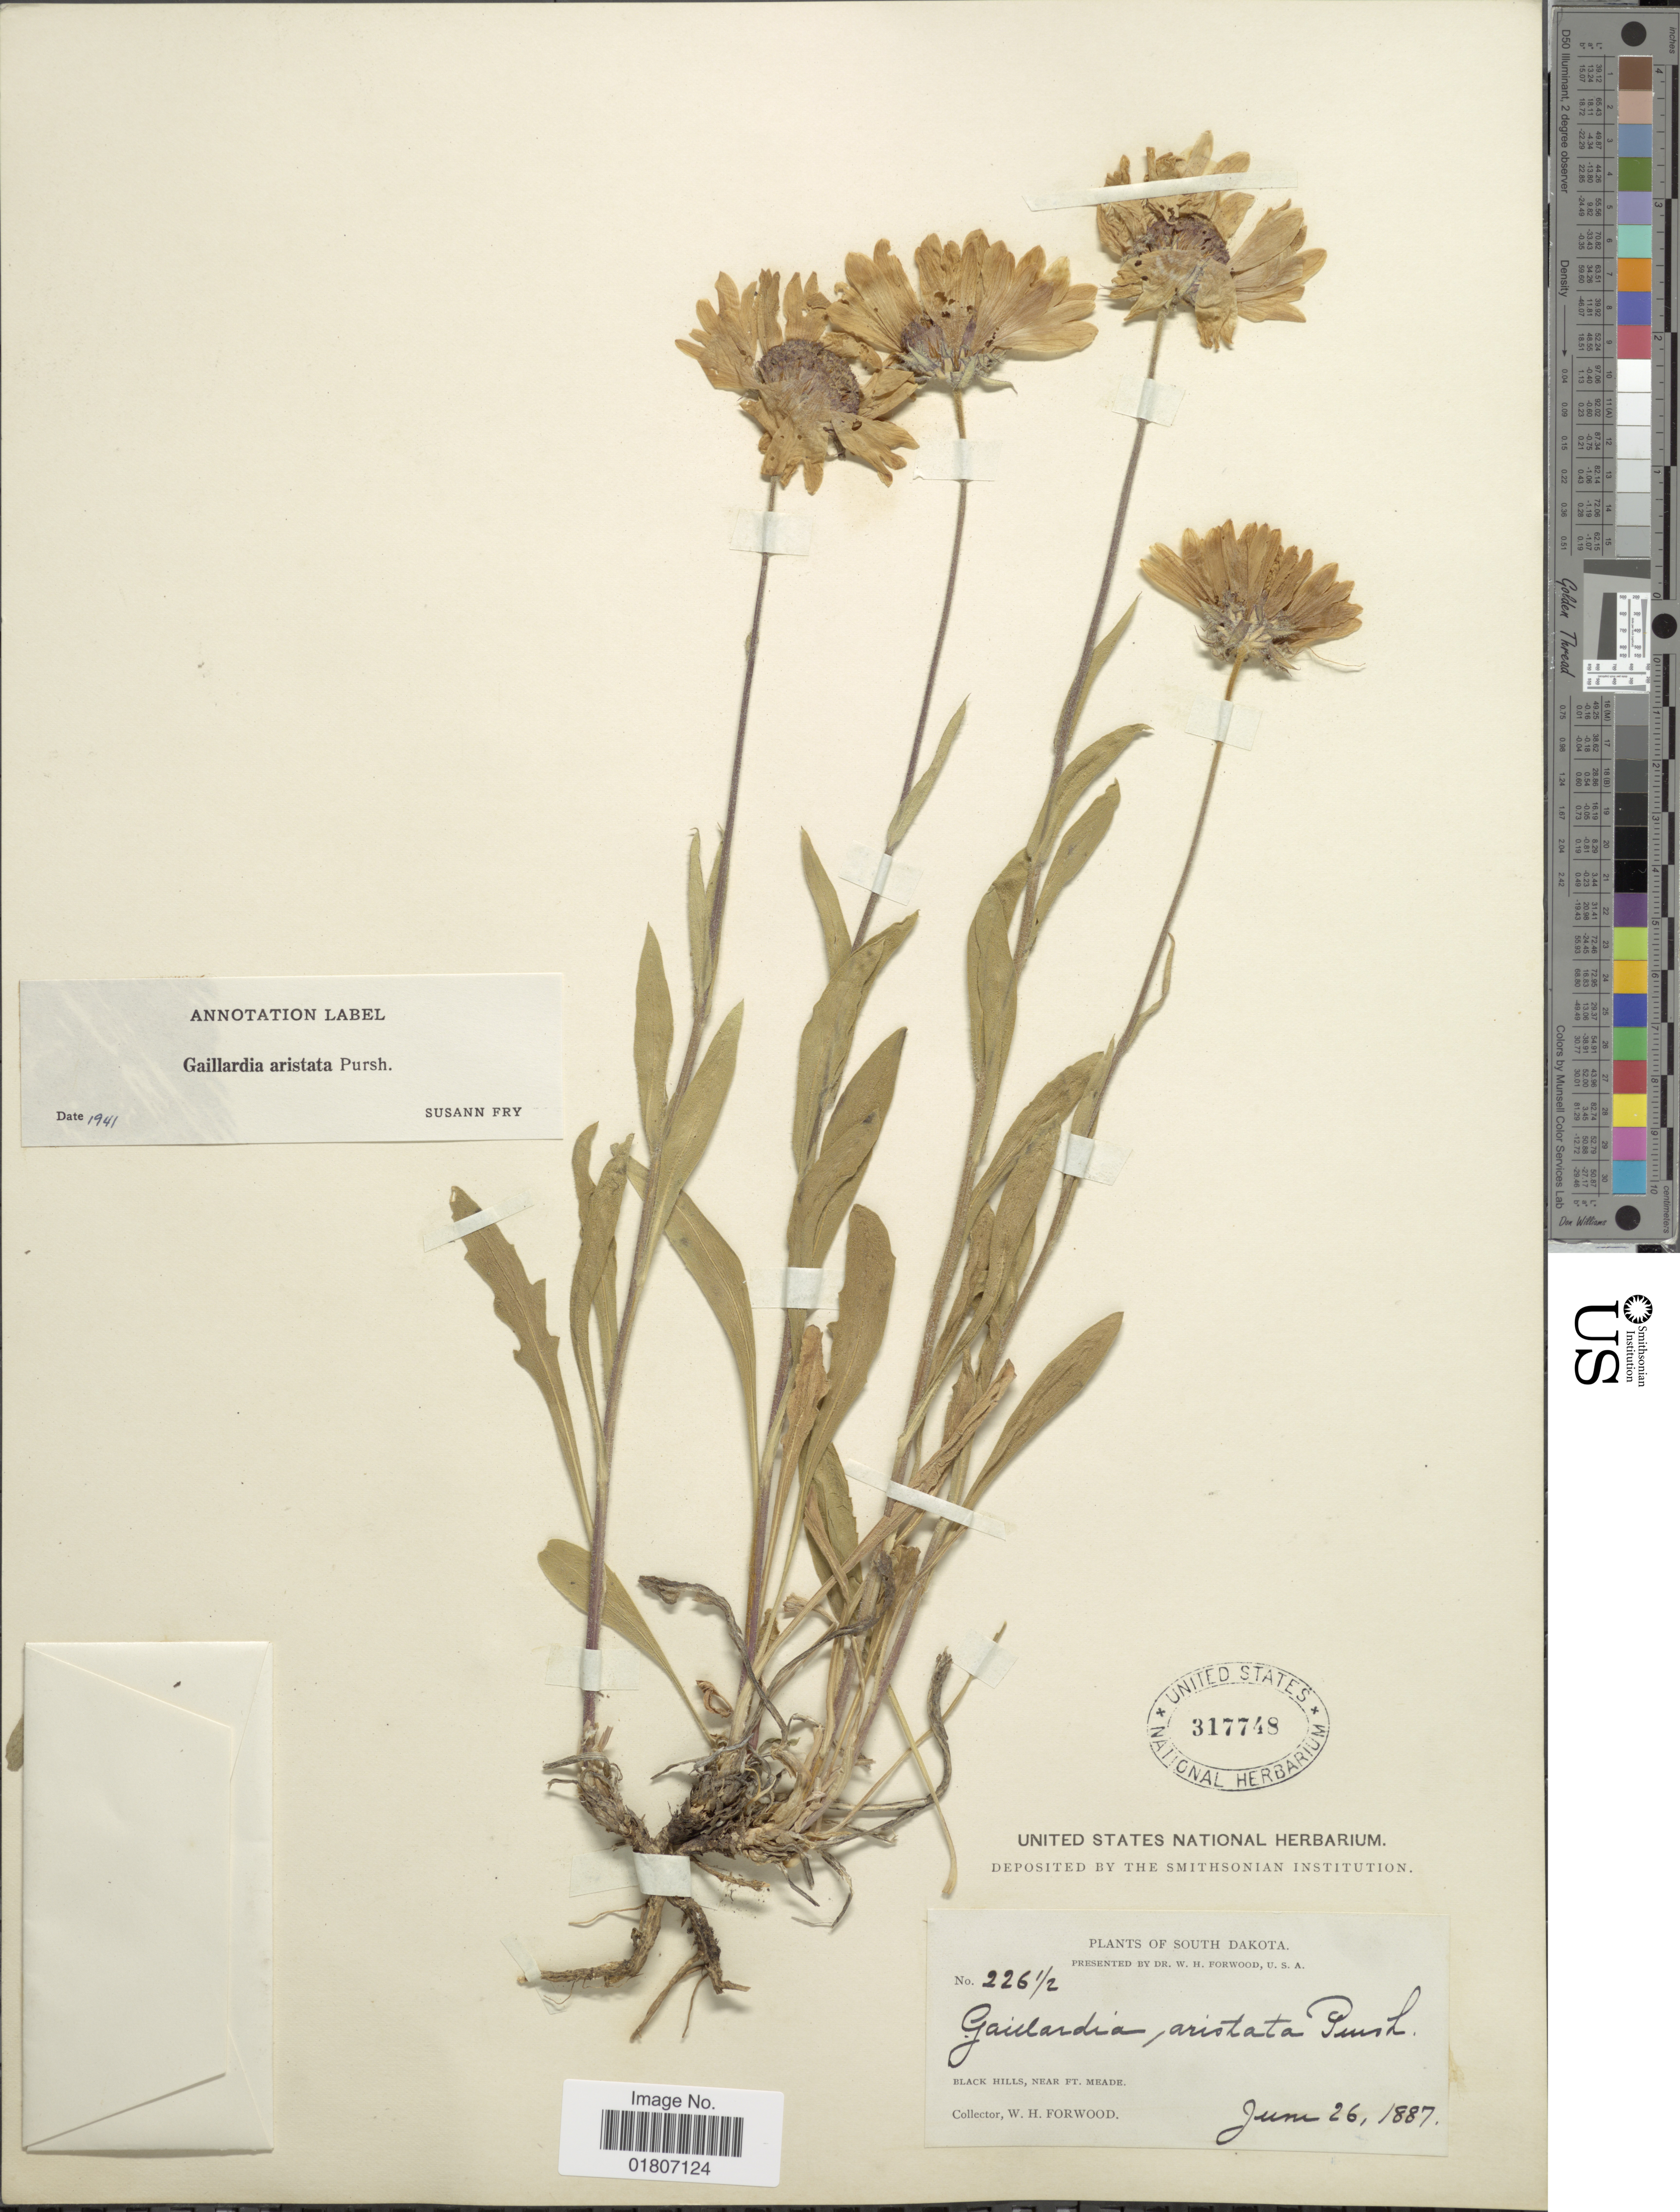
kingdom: Plantae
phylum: Tracheophyta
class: Magnoliopsida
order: Asterales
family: Asteraceae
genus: Gaillardia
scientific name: Gaillardia aristata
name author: Pursh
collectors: W. Forwood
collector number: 226½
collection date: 1887-06-26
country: United States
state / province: South Dakota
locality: Black Hills, near Ft. Meade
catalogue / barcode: US 317748